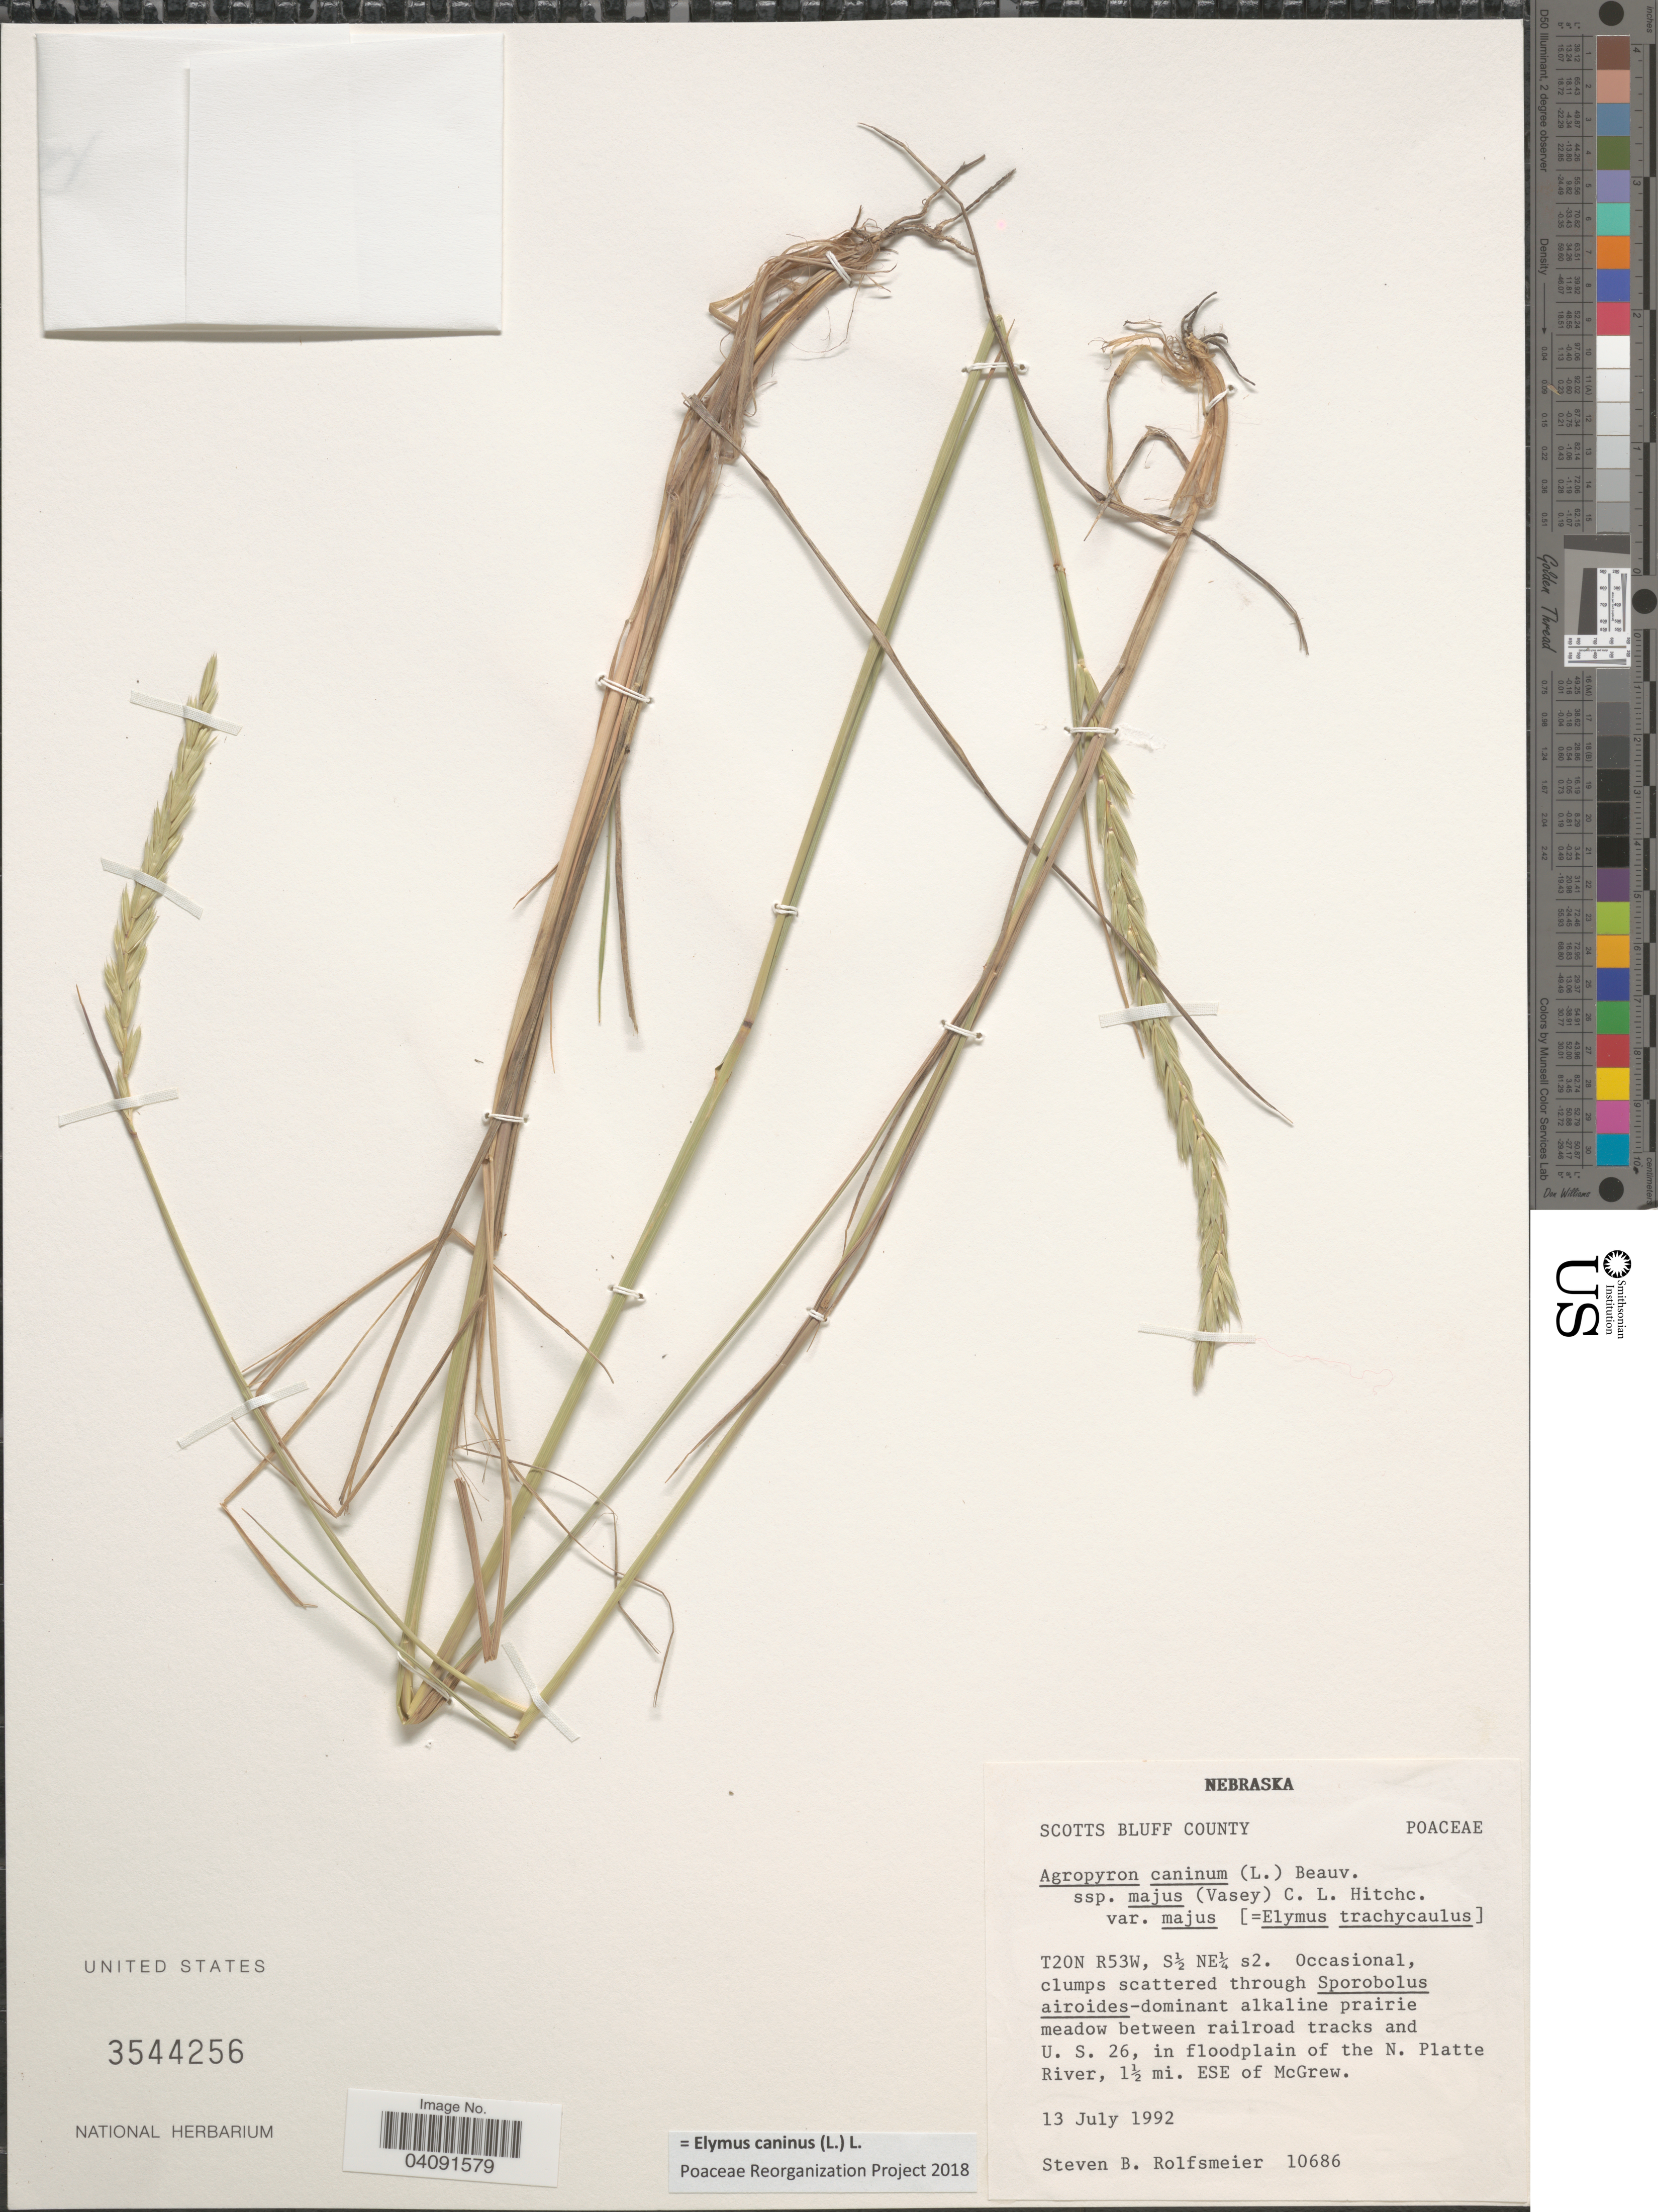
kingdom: Plantae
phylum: Tracheophyta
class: Liliopsida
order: Poales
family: Poaceae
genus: Elymus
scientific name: Elymus churchii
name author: J.J.N. Campb.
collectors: S. Rolfsmeier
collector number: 10686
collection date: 1992-07-13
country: United States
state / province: Nebraska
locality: Scotts Bluff County. T20N R53W, S½ NE¼ s2. Occasional, clumps scattered through Sporobolus airoides-dominant alkaline prairie meadow between railroad tracks and U. S. 26, in floodplain of the N. Platte River, 1½ mi. ESE of McGrew.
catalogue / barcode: US 3544256